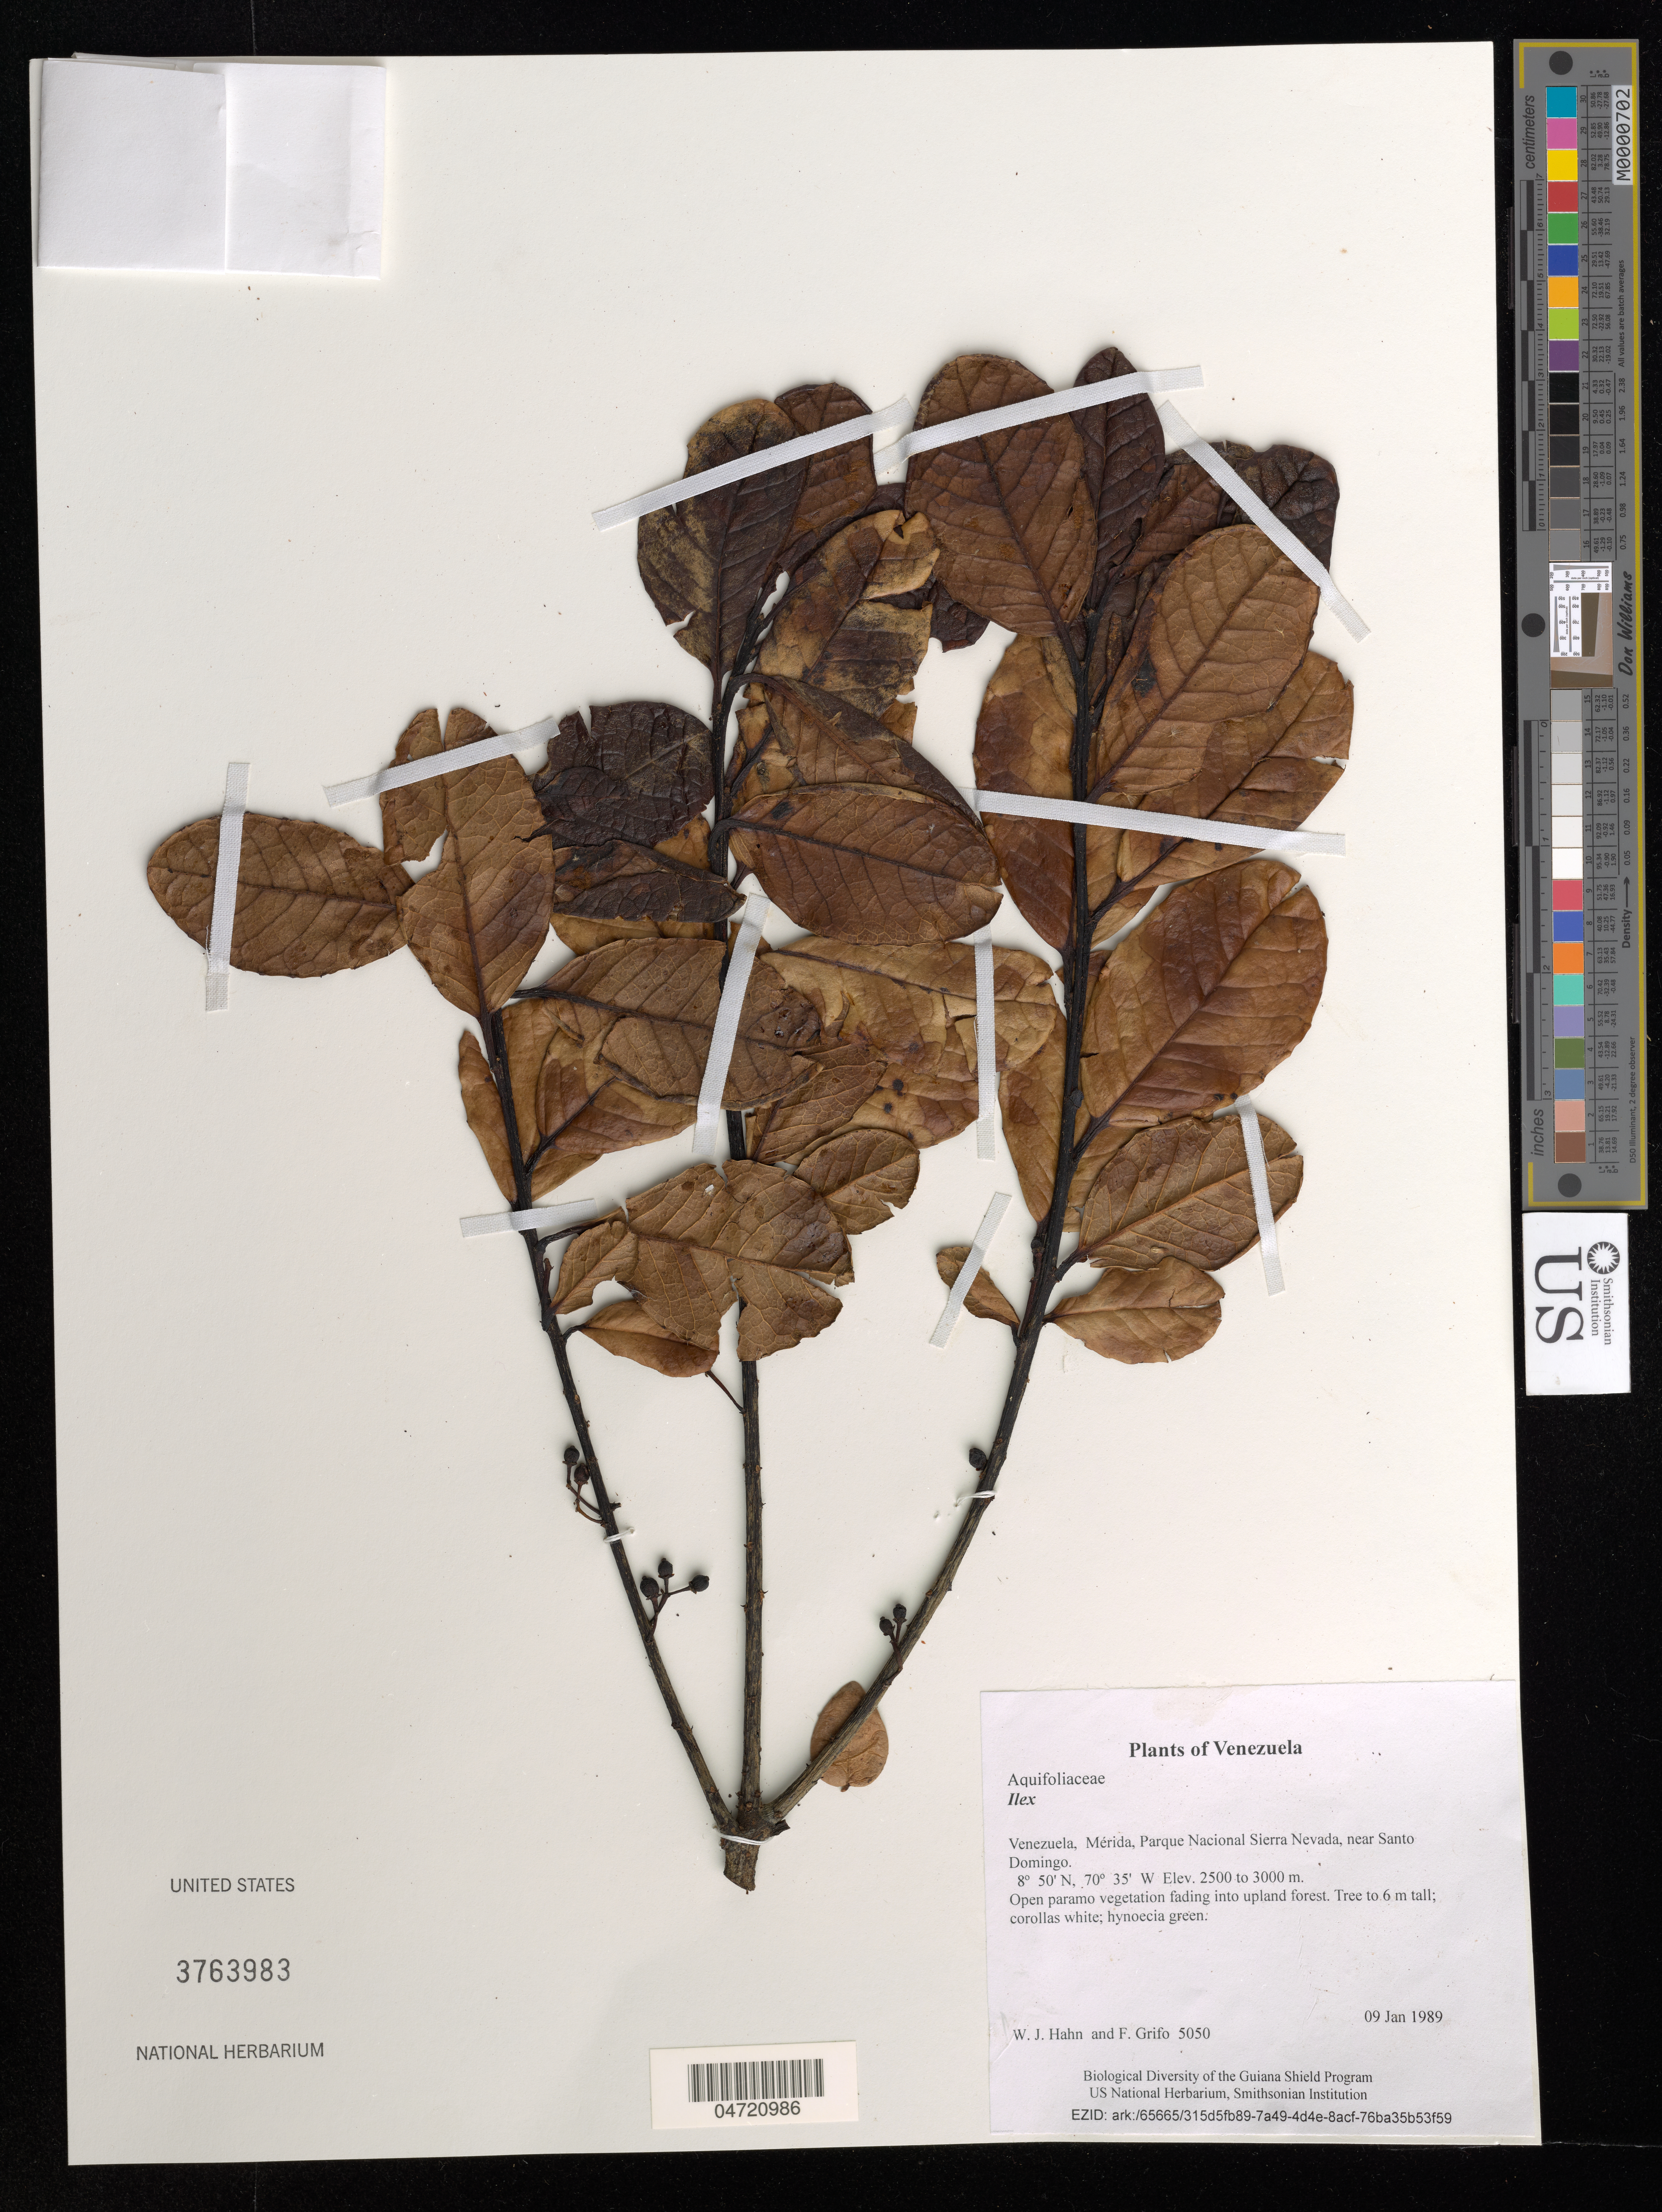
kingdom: Plantae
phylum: Tracheophyta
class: Magnoliopsida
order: Aquifoliales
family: Aquifoliaceae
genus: Ilex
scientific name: Ilex obtusata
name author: Triana & Planch.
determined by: Barriera, Gabrielle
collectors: W. J. Hahn & F. Grifo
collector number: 5050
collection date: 1989-01-09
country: Venezuela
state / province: Mérida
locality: Parque Nacional Sierra Nevada, near Santo Domingo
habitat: Open paramo vegetation fading into upland forest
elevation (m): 2500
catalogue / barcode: US 3763983